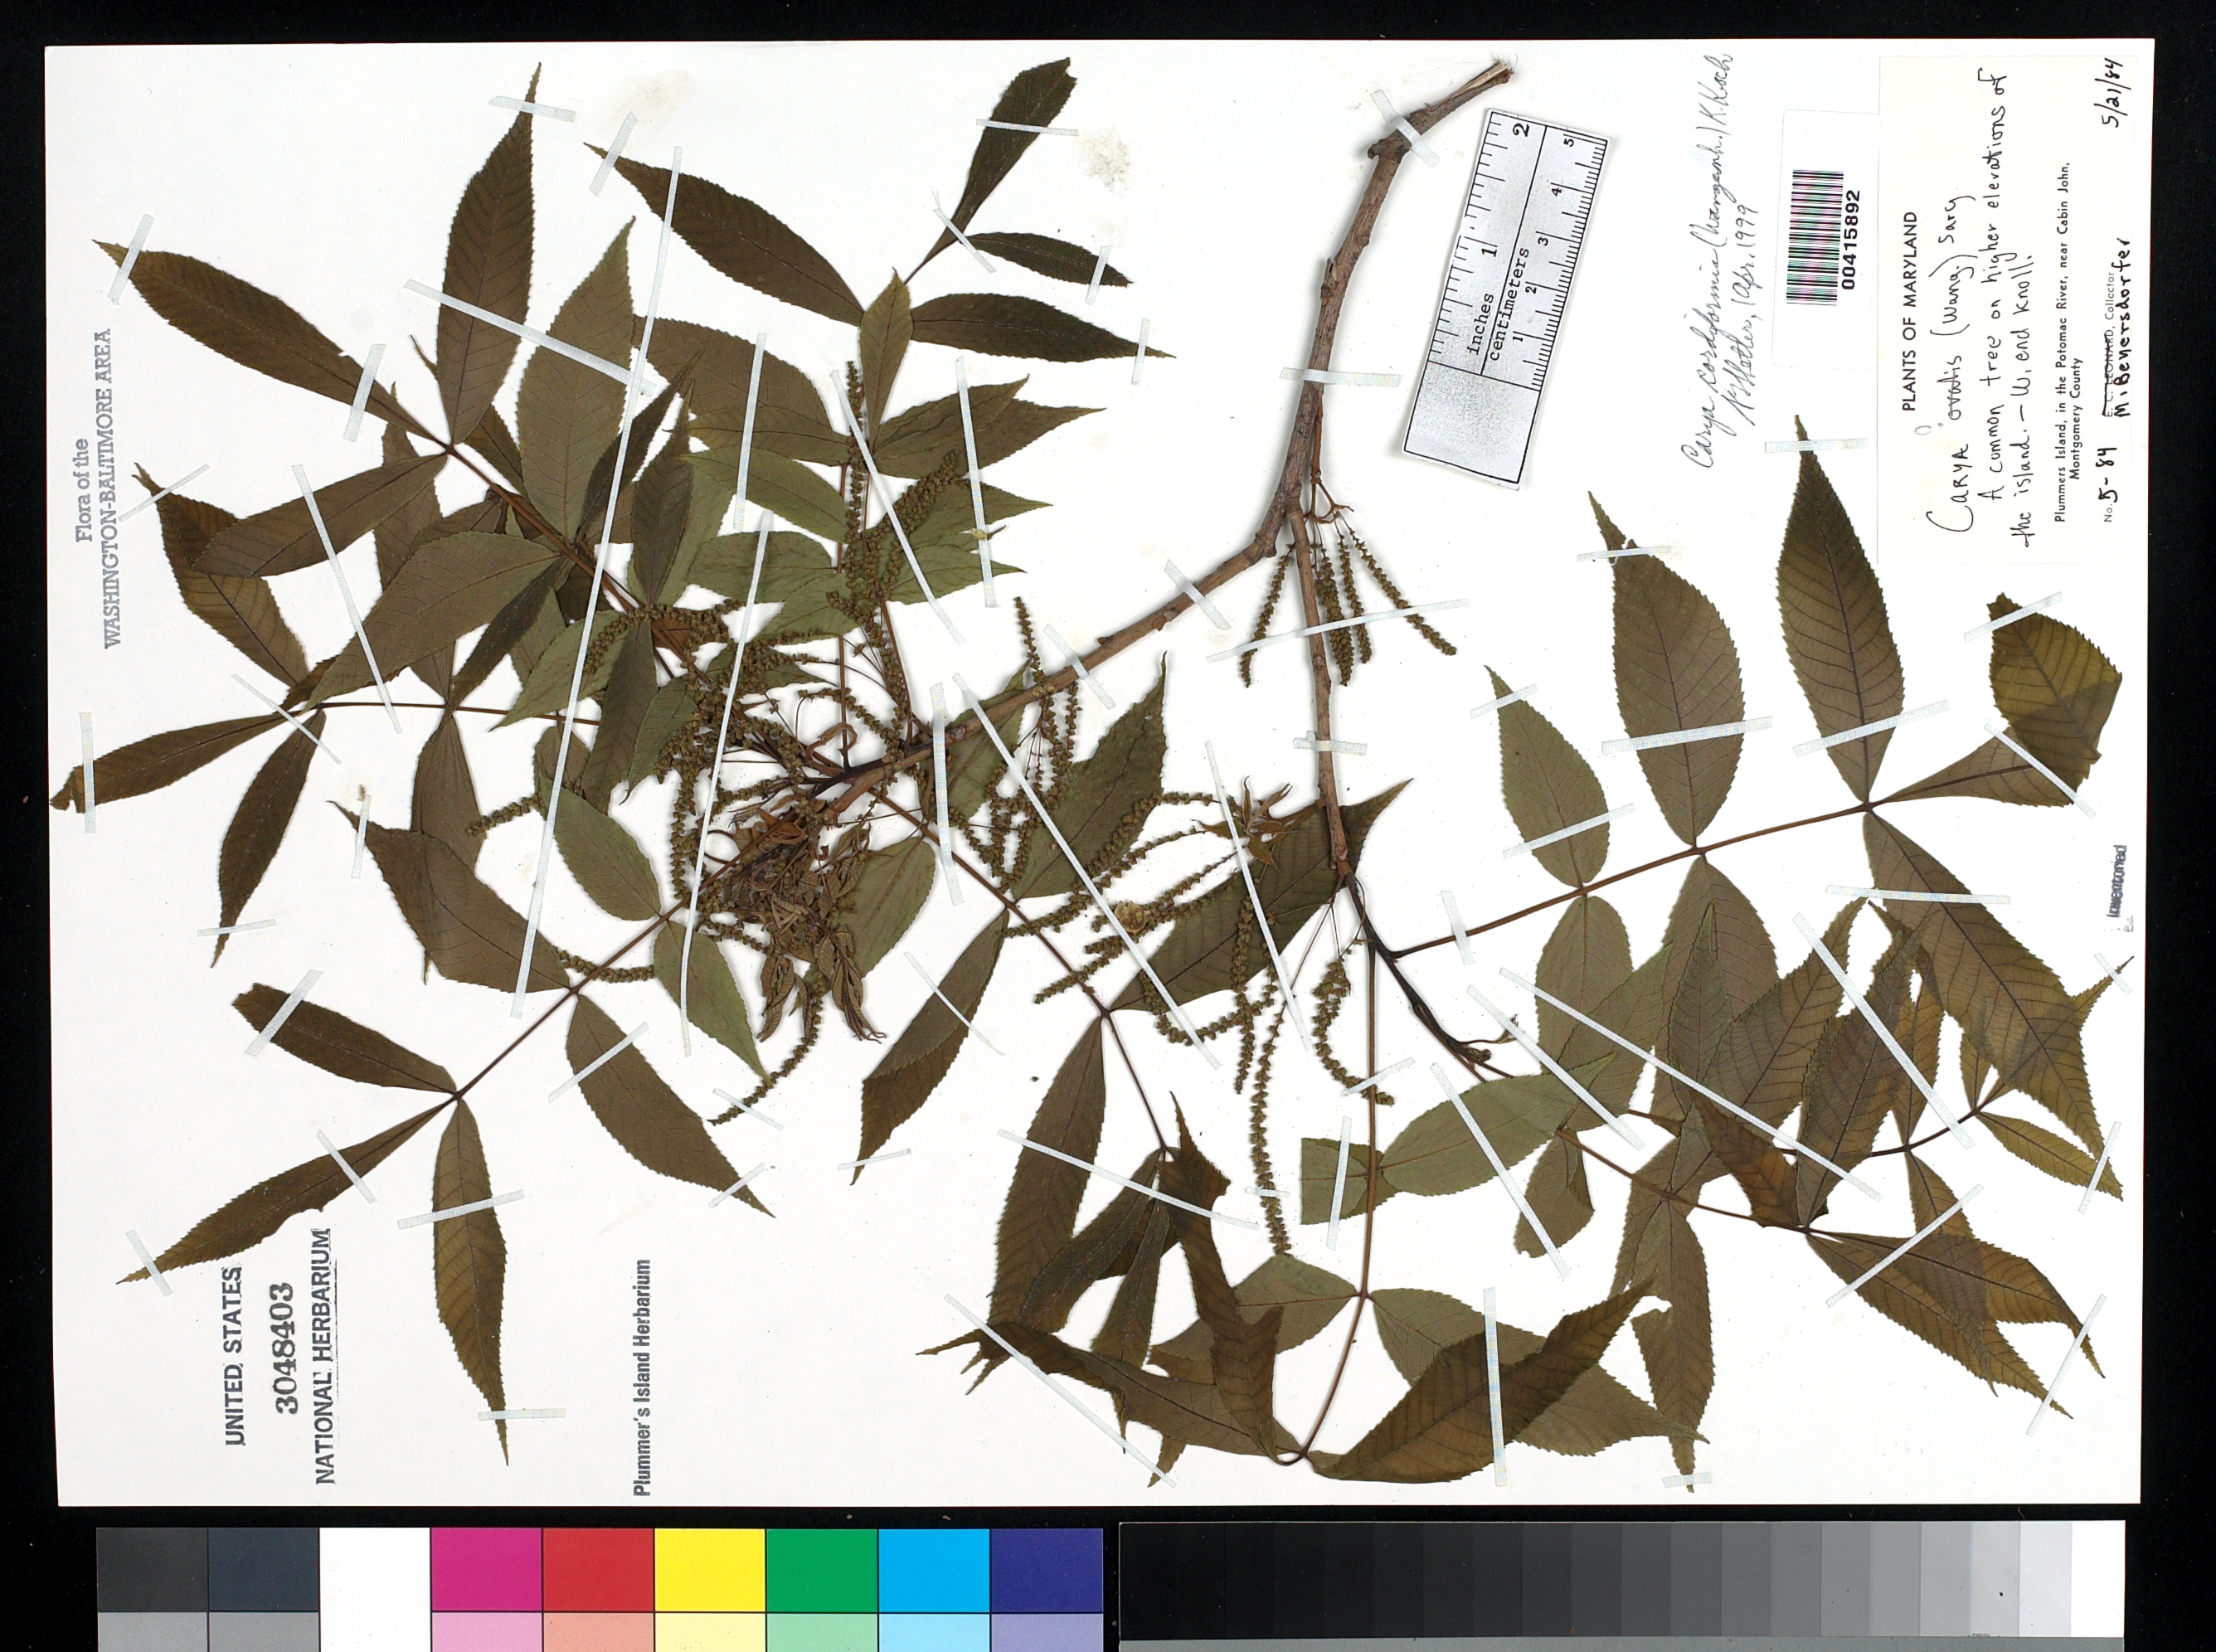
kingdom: Plantae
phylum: Tracheophyta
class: Magnoliopsida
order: Fagales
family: Juglandaceae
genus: Carya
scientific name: Carya cordiformis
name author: (Wangenh.) K. Koch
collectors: M. Beyersdorfer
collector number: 5-84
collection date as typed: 21 May 1984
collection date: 1984-05-21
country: United States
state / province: Maryland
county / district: Montgomery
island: Plummers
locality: Plummer's Island; west end knoll Plummers Island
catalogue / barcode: US 3048403